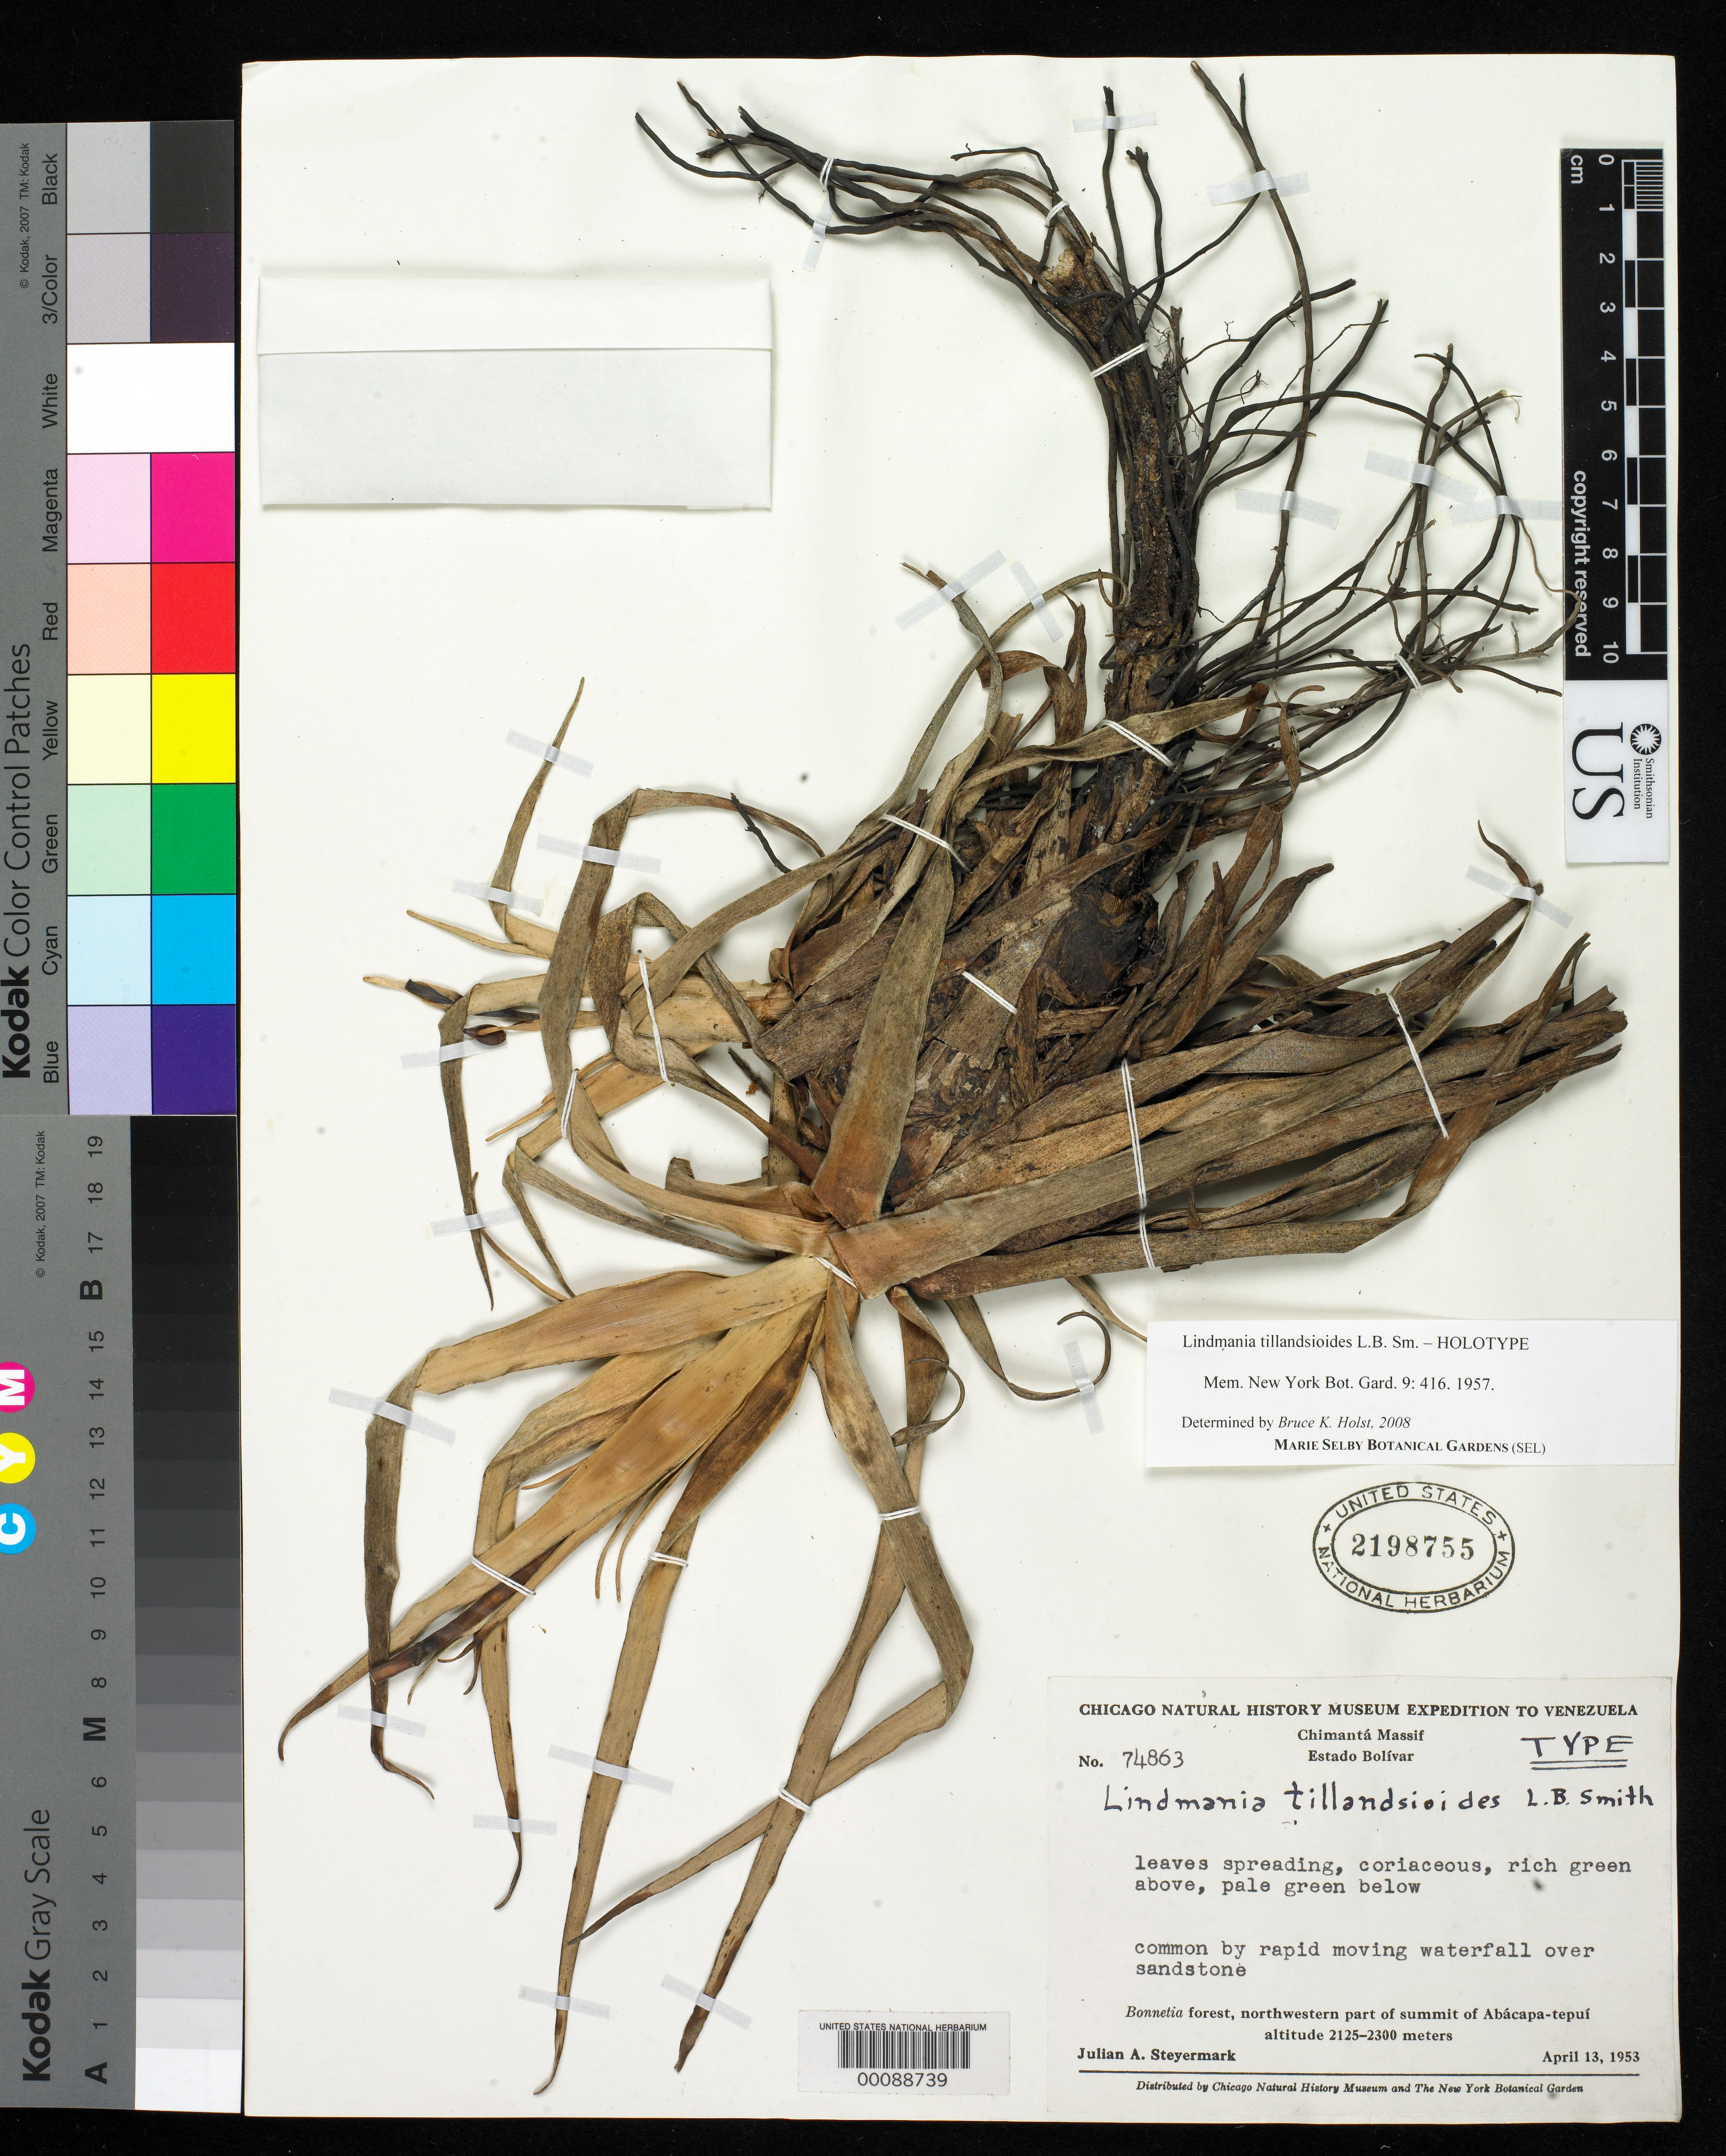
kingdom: Plantae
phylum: Tracheophyta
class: Liliopsida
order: Poales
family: Bromeliaceae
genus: Lindmania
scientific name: Lindmania tillandsioides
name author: L.B. Sm.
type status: Holotype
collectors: J. Steyermark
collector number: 74863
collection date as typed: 13 Apr 1953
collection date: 1953-04-13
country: Venezuela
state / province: Bolivar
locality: Chimanta Massif, Abacapa-Tepui.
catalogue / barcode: US 2198755